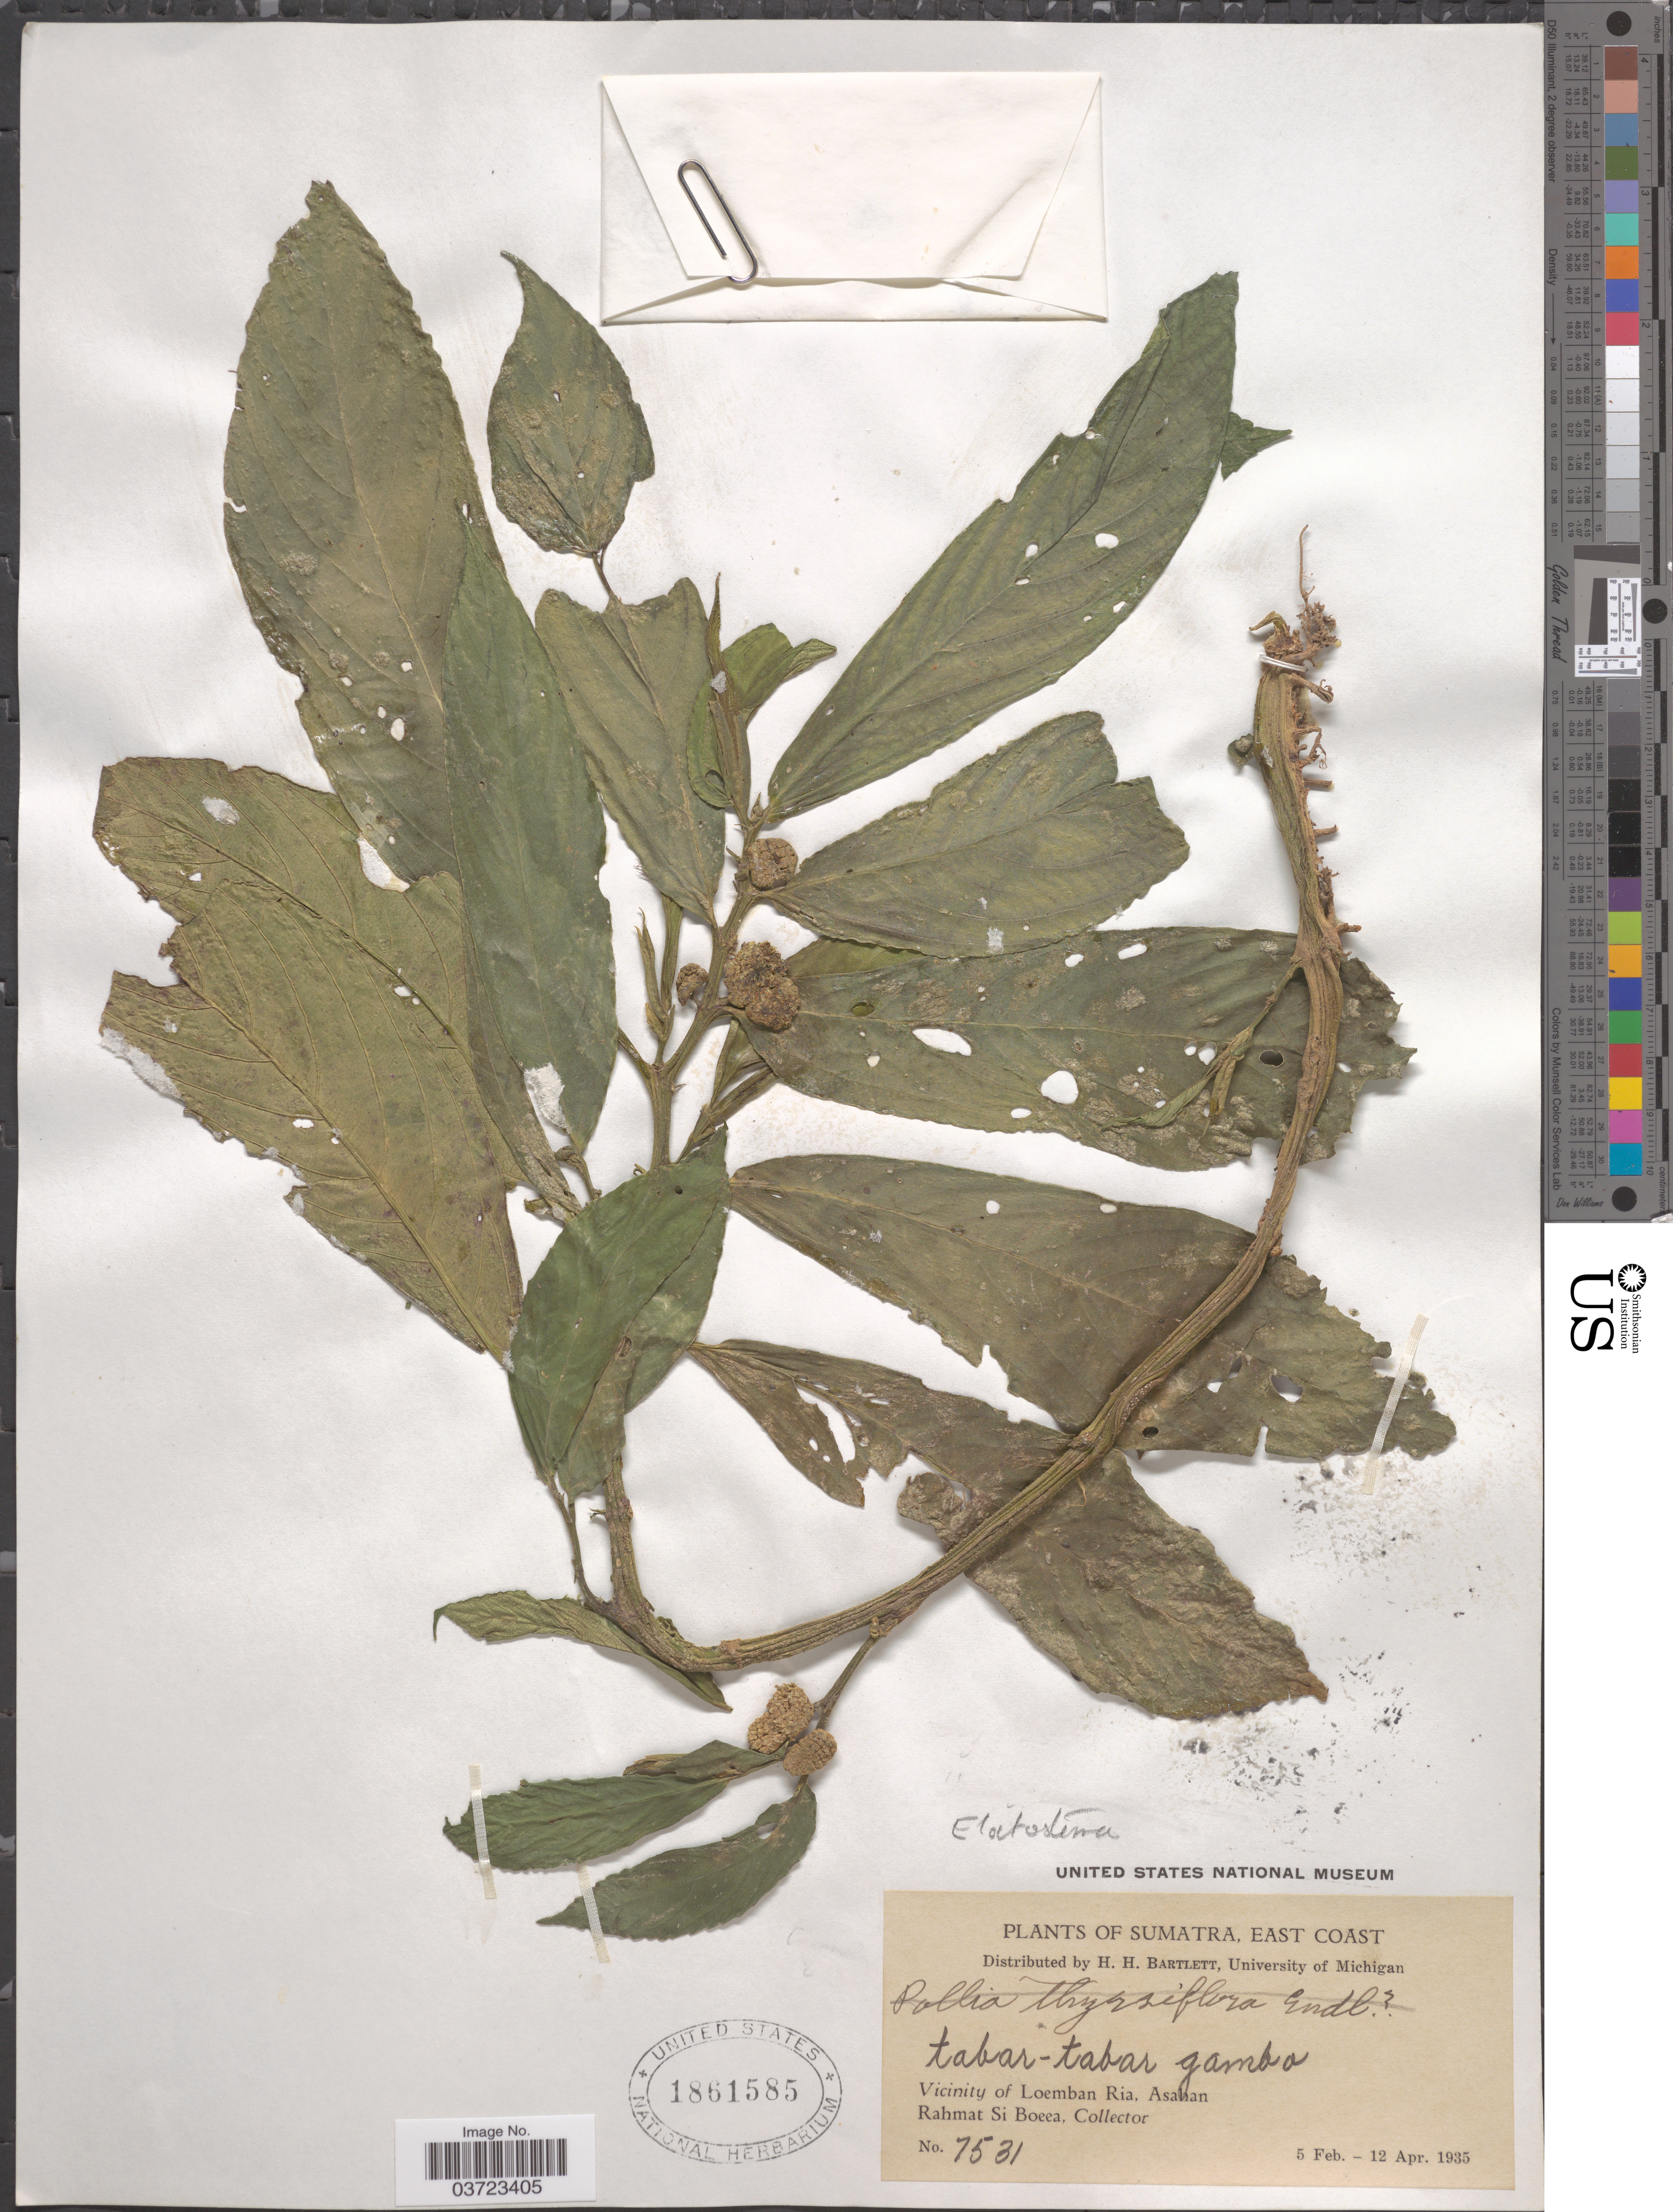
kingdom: Plantae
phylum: Tracheophyta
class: Magnoliopsida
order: Rosales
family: Urticaceae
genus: Elatostema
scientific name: Elatostema sp.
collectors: Rahmat Si Boeea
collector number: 7531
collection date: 1935-02-05/1935-04-12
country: Indonesia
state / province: Sumatra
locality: East Coast. Vicinity of Loemban Ria, Asahan.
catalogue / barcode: US 1861585